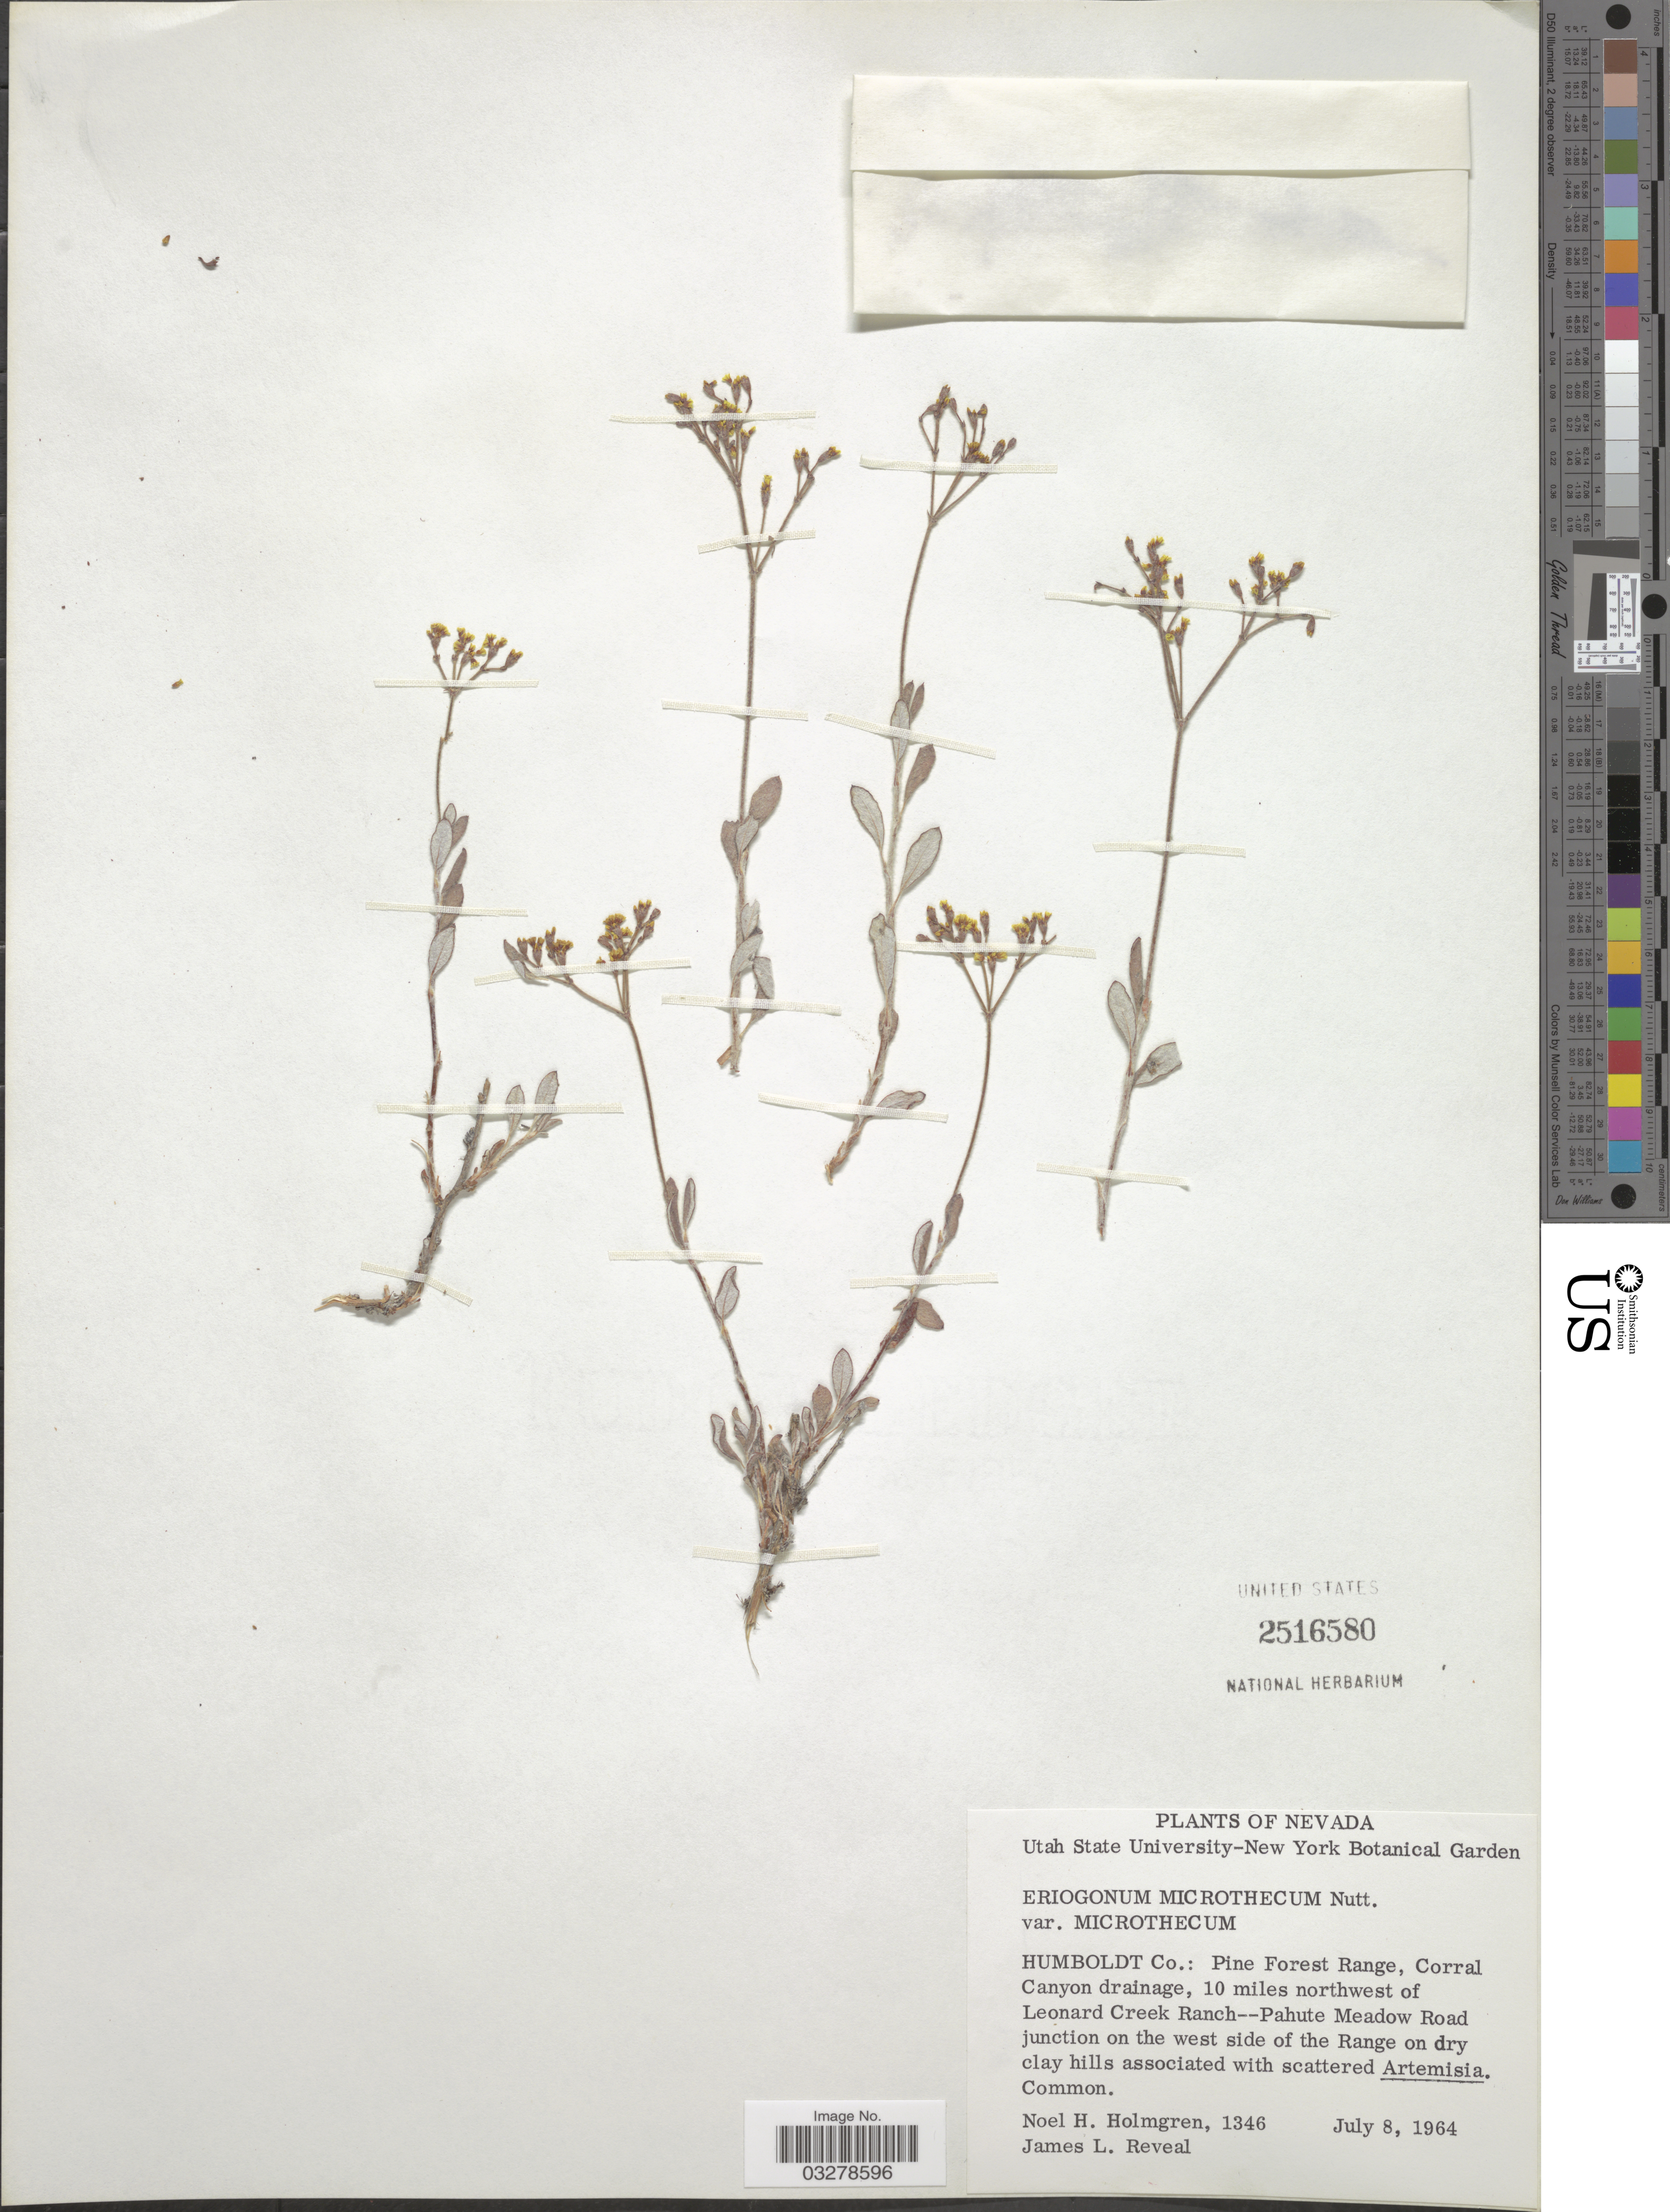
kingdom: Plantae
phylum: Tracheophyta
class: Magnoliopsida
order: Caryophyllales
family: Polygonaceae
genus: Eriogonum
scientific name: Eriogonum microtheca var. microtheca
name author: Nutt.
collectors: N. H. Holmgren & J. L. Reveal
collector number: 1346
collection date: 1964-07-08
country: United States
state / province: Nevada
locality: Humboldt Co.: Pine Forest Range, Corral Canyon drainage, 10 miles northwest of Leonard Creek Ranch -- Pahute Meadow Road junction on the west side of the Range on dry clay hills.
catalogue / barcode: US 2516580